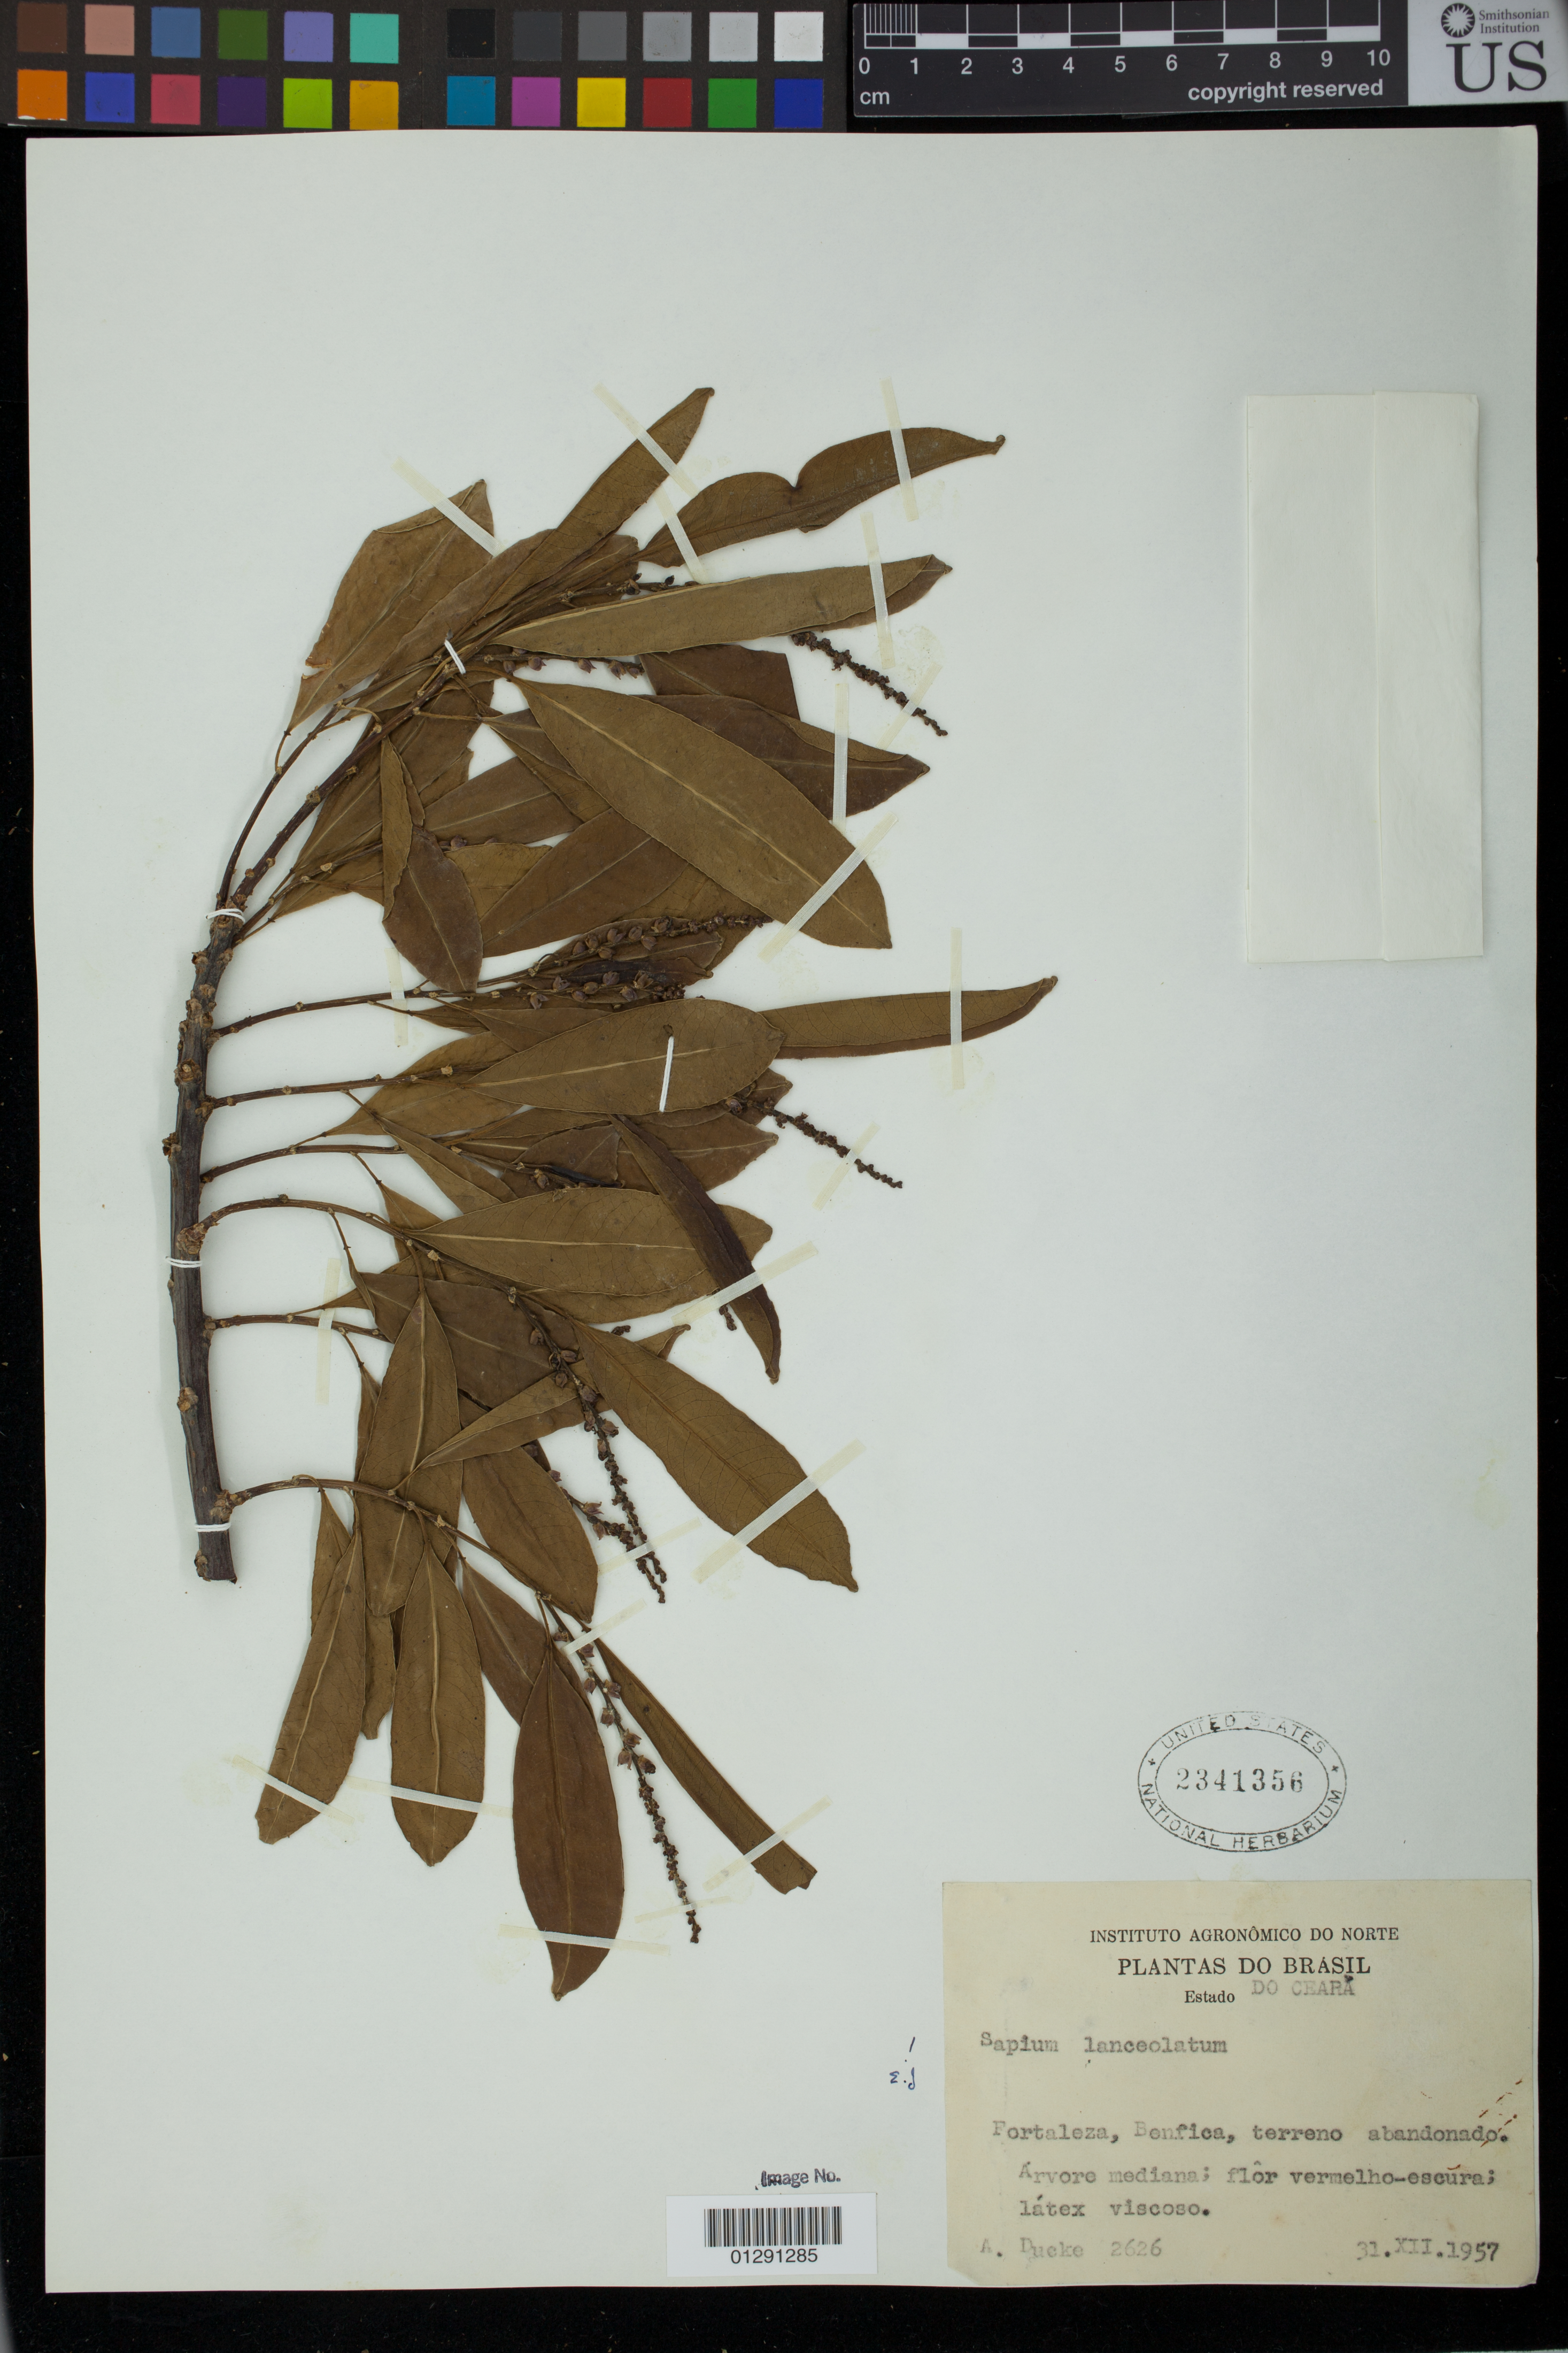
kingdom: Plantae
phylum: Tracheophyta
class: Magnoliopsida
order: Malpighiales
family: Euphorbiaceae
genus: Sapium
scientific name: Sapium glandulatum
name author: (Vell.) Pax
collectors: A. Ducke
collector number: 2626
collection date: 1957-12-31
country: Brazil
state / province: Ceara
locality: Fortaleza, Benfica, terreno abandonado.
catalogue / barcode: US 2341356